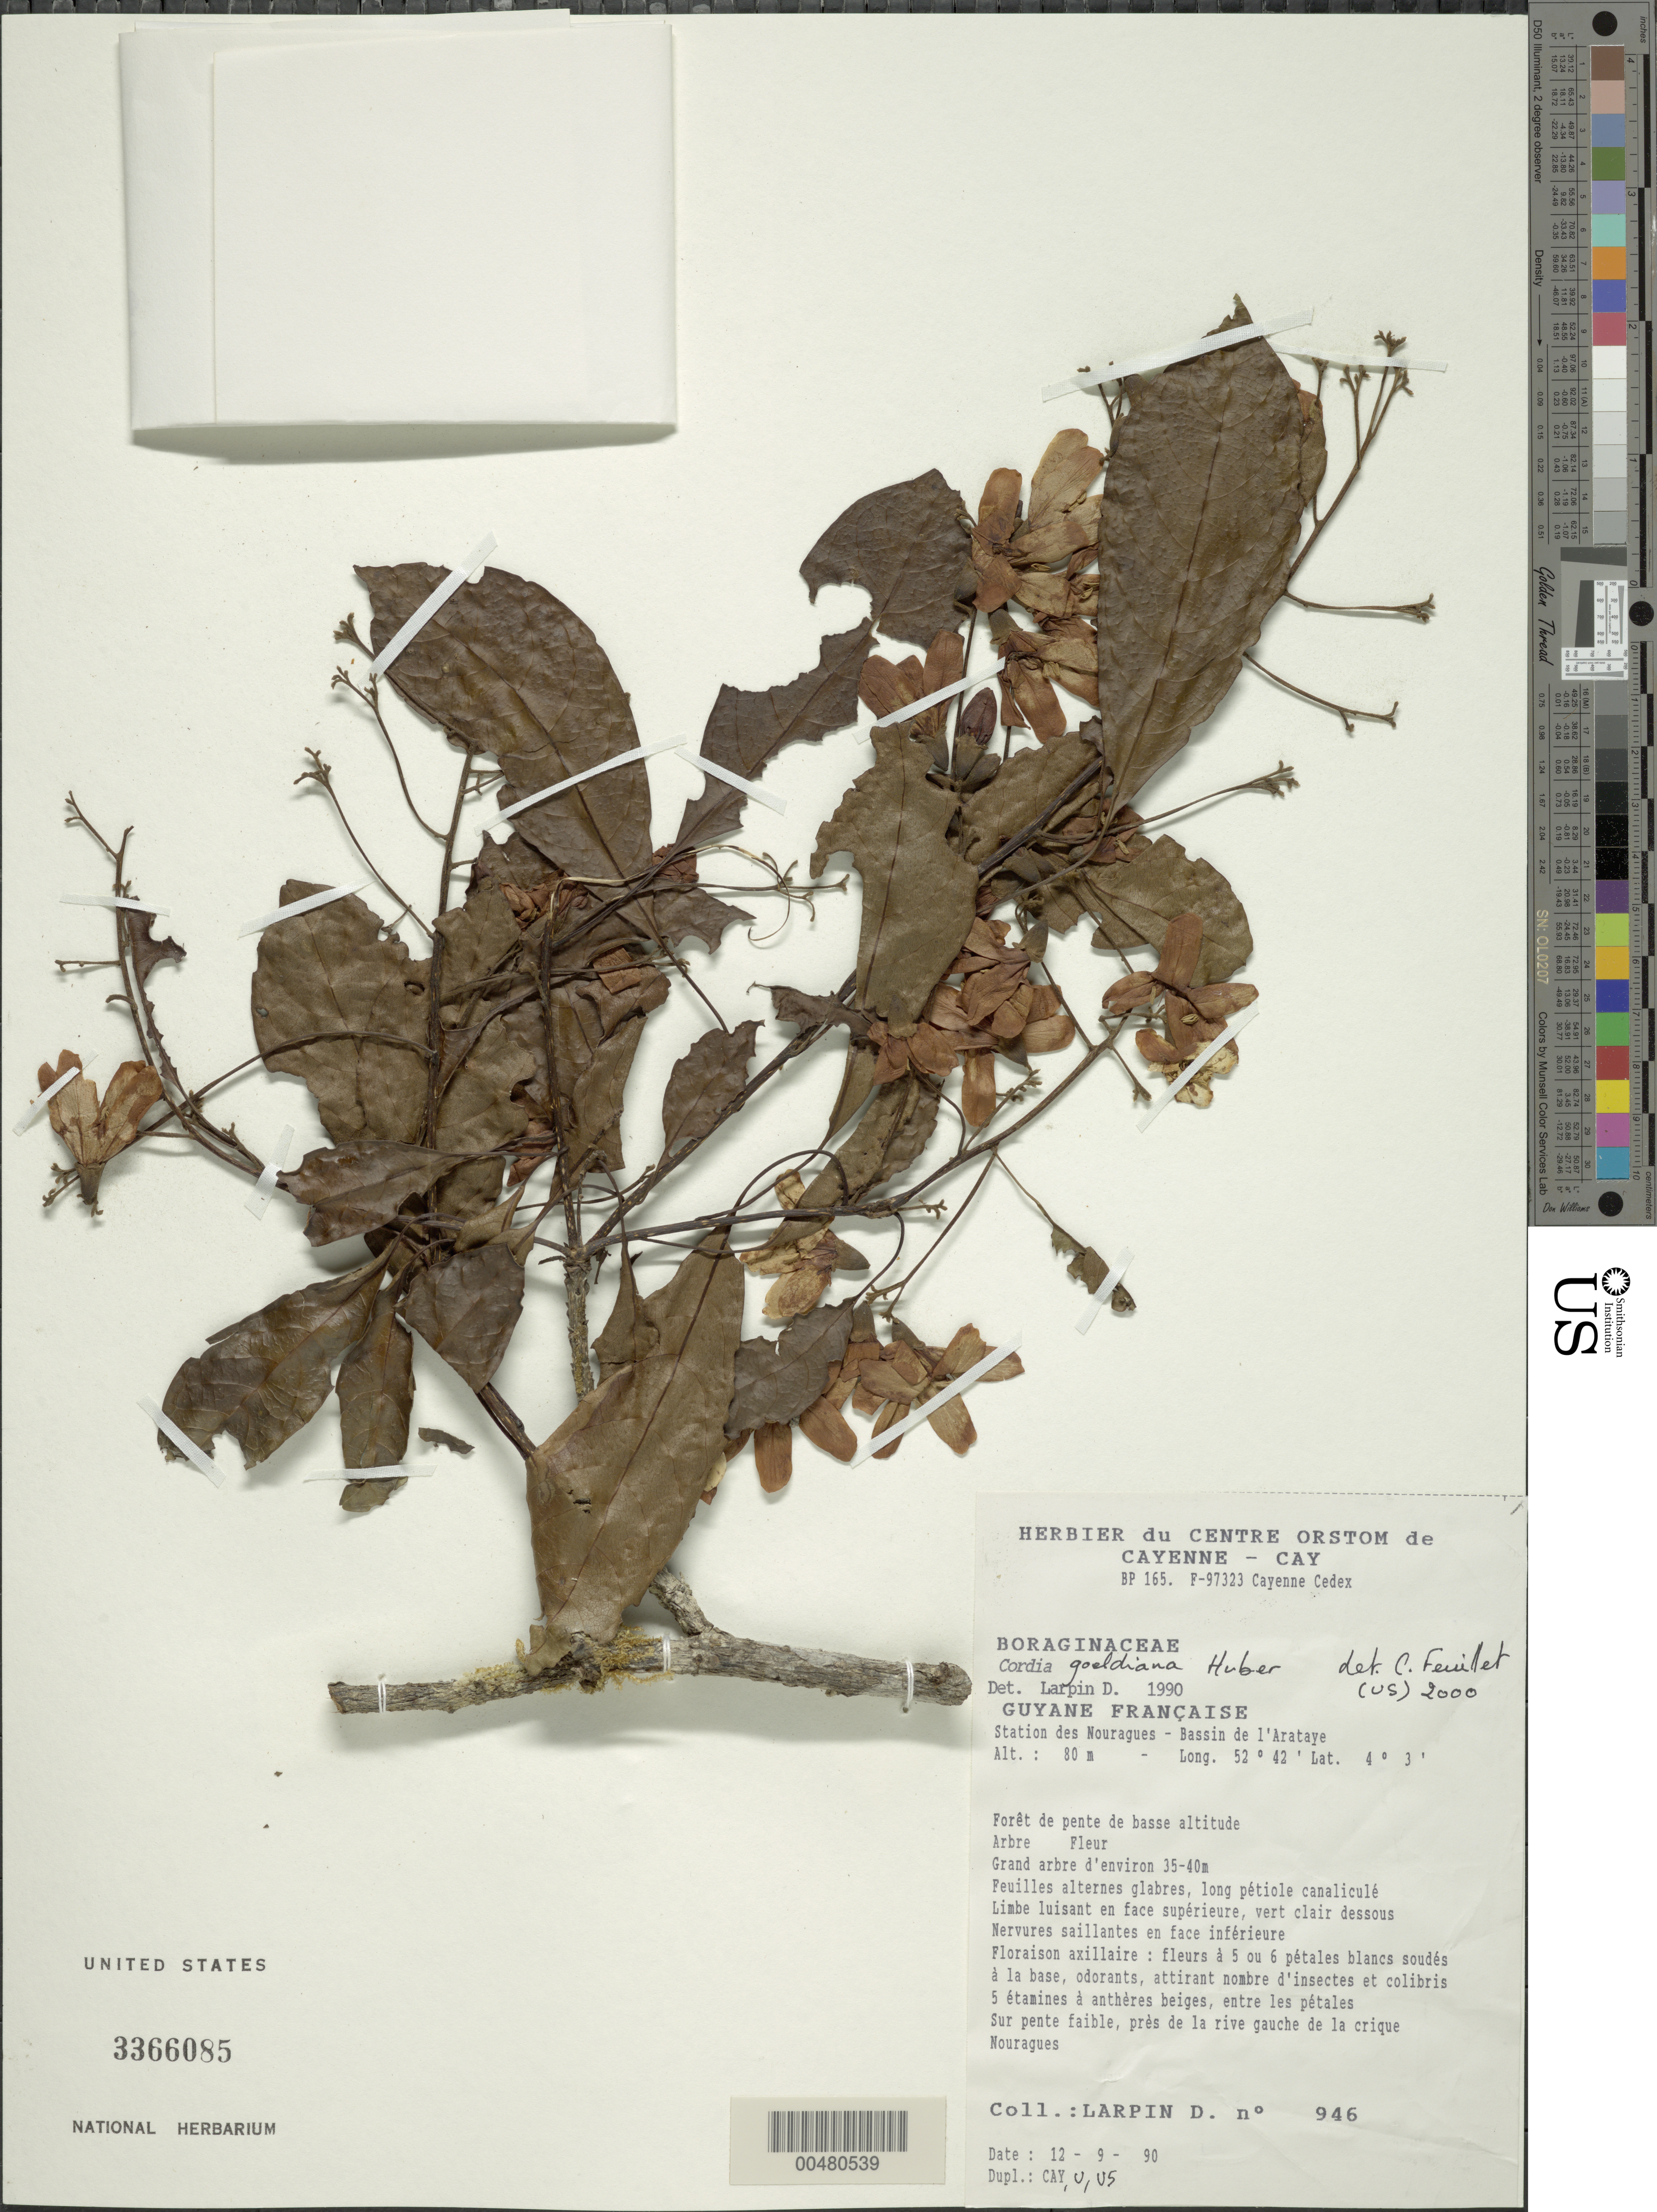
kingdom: Plantae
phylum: Tracheophyta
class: Magnoliopsida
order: Boraginales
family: Cordiaceae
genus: Cordia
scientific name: Cordia goeldiana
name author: Huber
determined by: Feuillet, C.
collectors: D. Larpin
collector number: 946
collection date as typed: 12 Sep 1990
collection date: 1990-09-12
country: French Guiana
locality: Station des Nouragues - Bassin de l'Approuague - Arataye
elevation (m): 80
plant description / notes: first collection in Guianas; CAY(2), U, US(3)